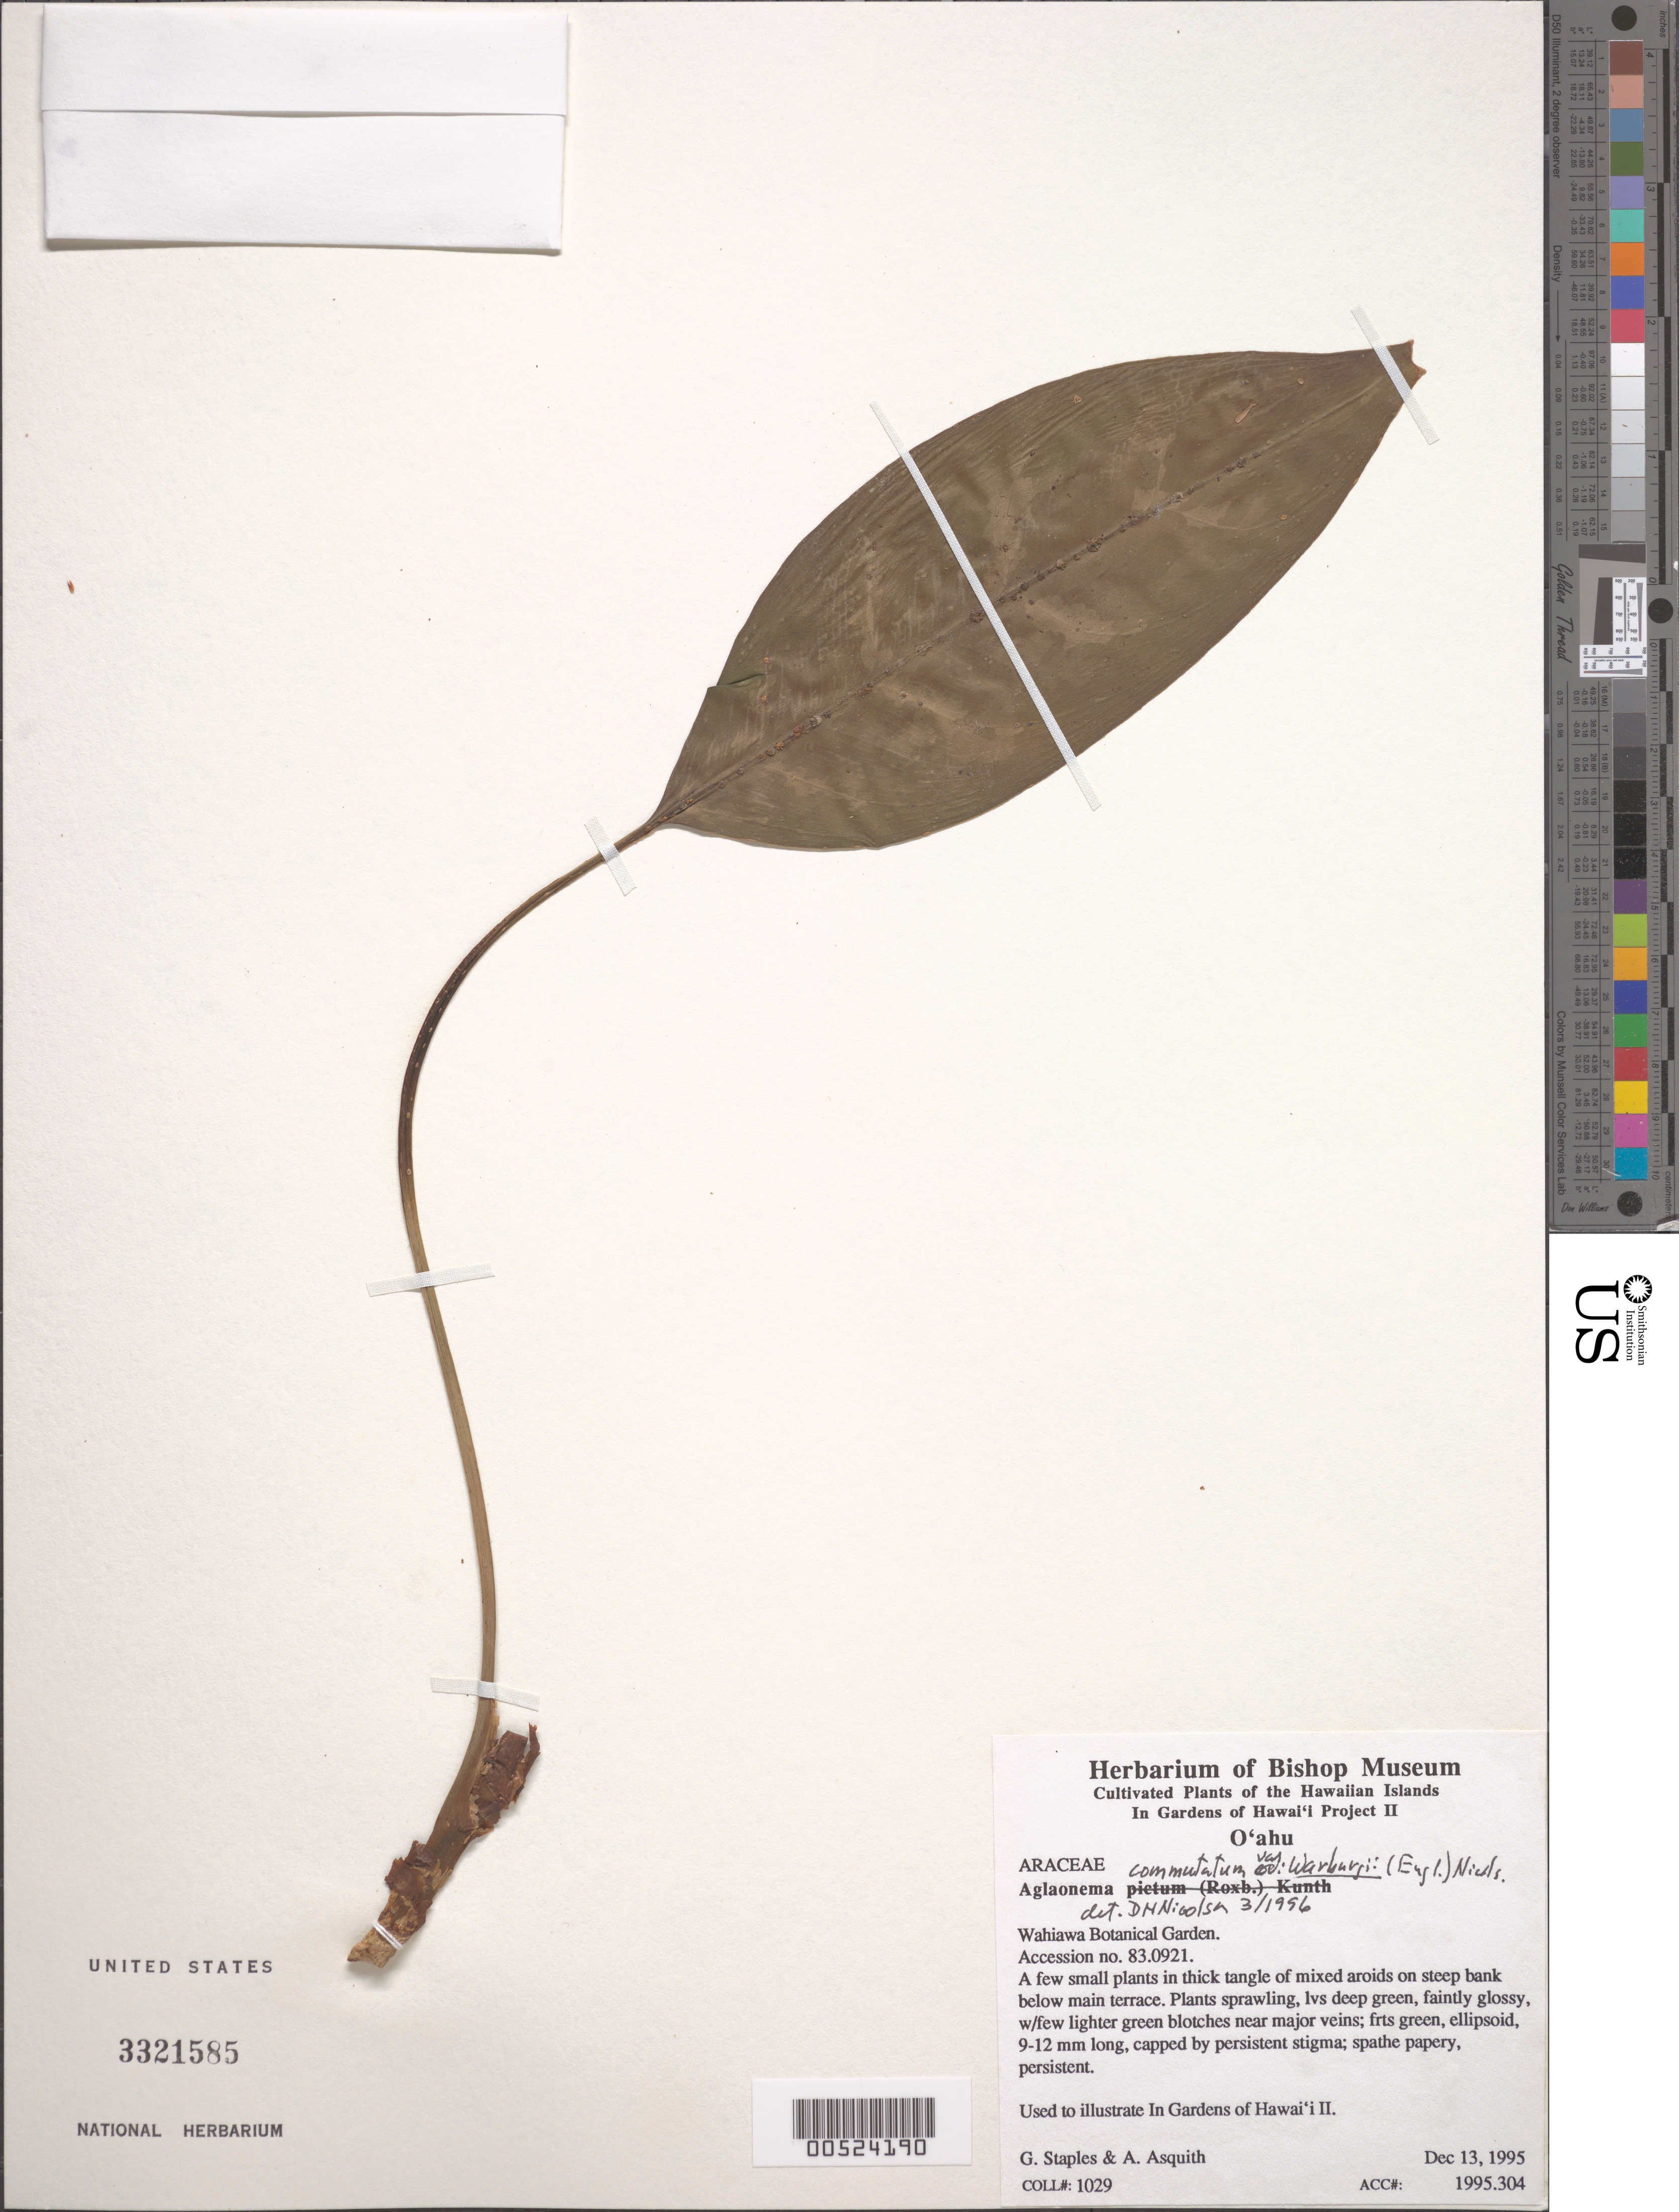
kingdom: Plantae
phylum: Tracheophyta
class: Liliopsida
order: Alismatales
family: Araceae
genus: Aglaonema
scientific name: Aglaonema commutatum var. warburgii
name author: (Engl.) Nicolson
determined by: Nicolson, Dan H.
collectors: G. Staples & A. Asquith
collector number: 1029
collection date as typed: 13 Dec 1995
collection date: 1995-12-13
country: United States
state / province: Hawaii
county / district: Honolulu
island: Oahu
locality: Wahiawa Botanical Garden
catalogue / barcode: US 3321585